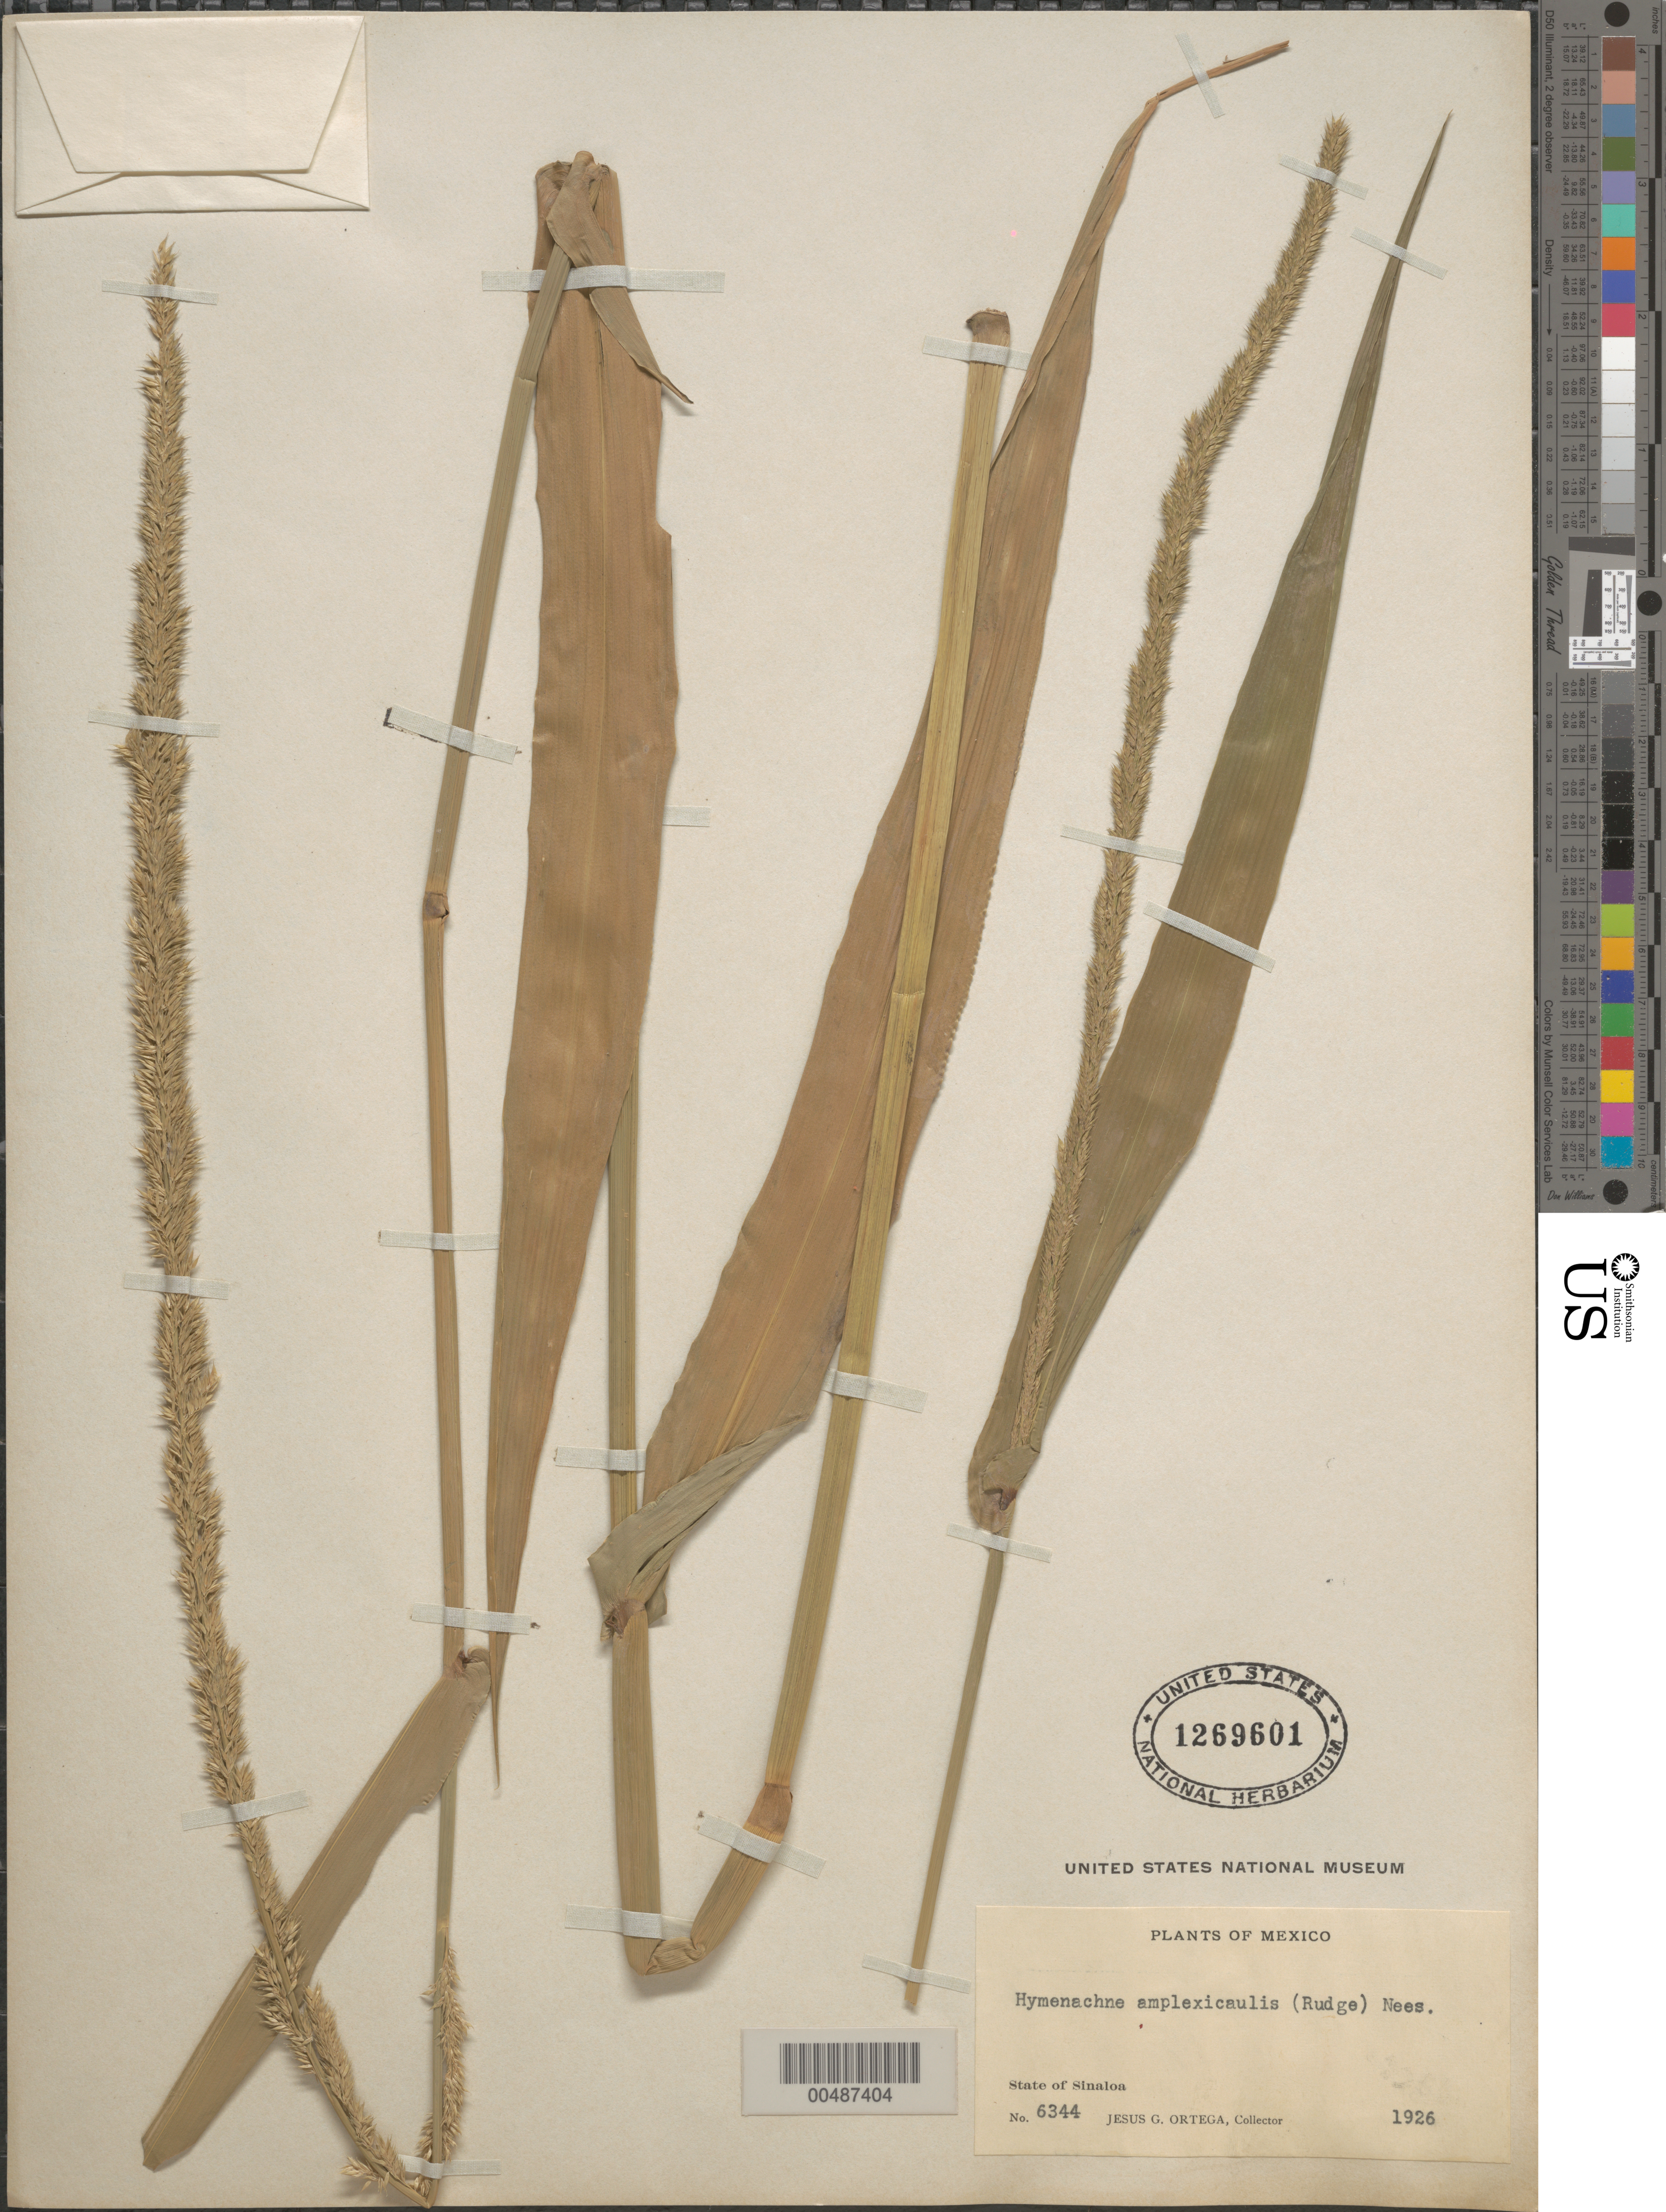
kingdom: Plantae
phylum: Tracheophyta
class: Liliopsida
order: Poales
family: Poaceae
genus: Hymenachne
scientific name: Hymenachne amplexicaulis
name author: (Rudge) Nees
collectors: J. Ortega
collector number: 6344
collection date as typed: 1926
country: Mexico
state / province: Sinaloa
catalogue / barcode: US 1269601